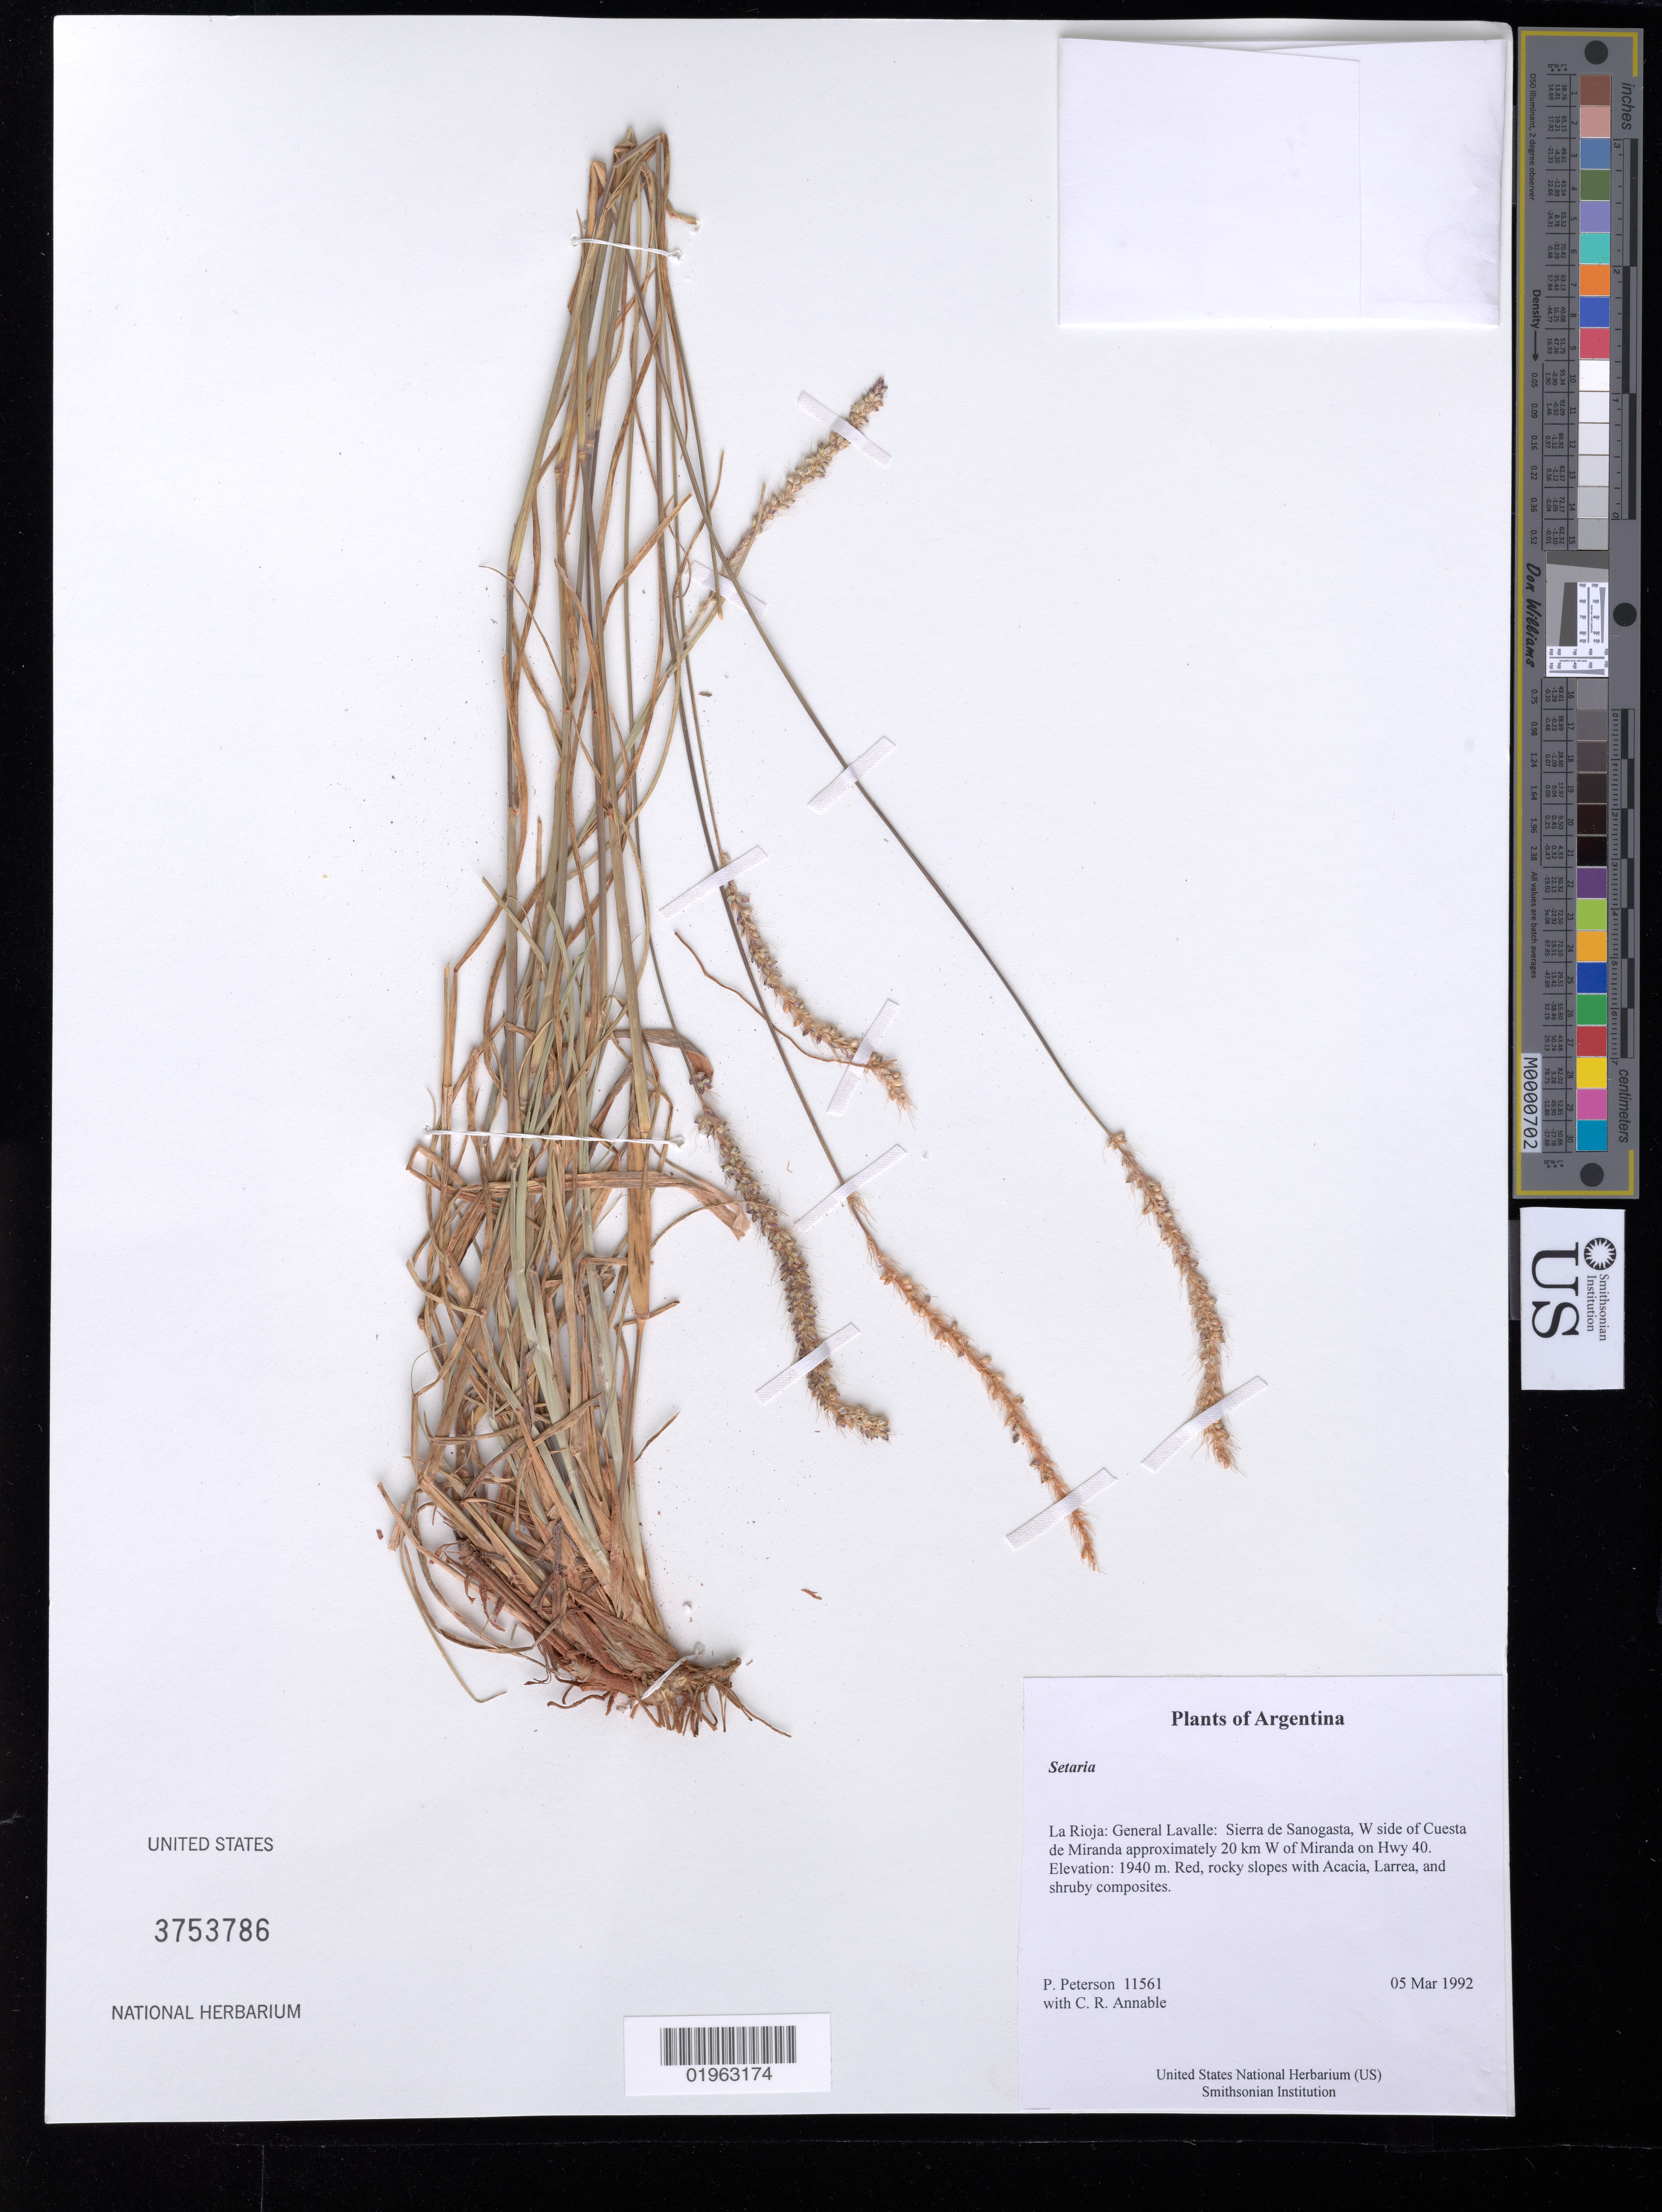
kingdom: Plantae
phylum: Tracheophyta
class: Liliopsida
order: Poales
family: Poaceae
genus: Setaria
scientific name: Setaria sp.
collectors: P. M. Peterson & C. R. Annable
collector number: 11561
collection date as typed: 05 Mar 1992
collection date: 1992-03-05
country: Argentina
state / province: La Rioja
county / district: General Lavalle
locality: Sierra de Sanogasta, W side of Cuesta de Miranda approximately 20 km W of Miranda on Hwy 40.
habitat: Red, rocky slopes with Acacia, Larrea, and shruby composites.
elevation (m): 1940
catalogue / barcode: US 3753786